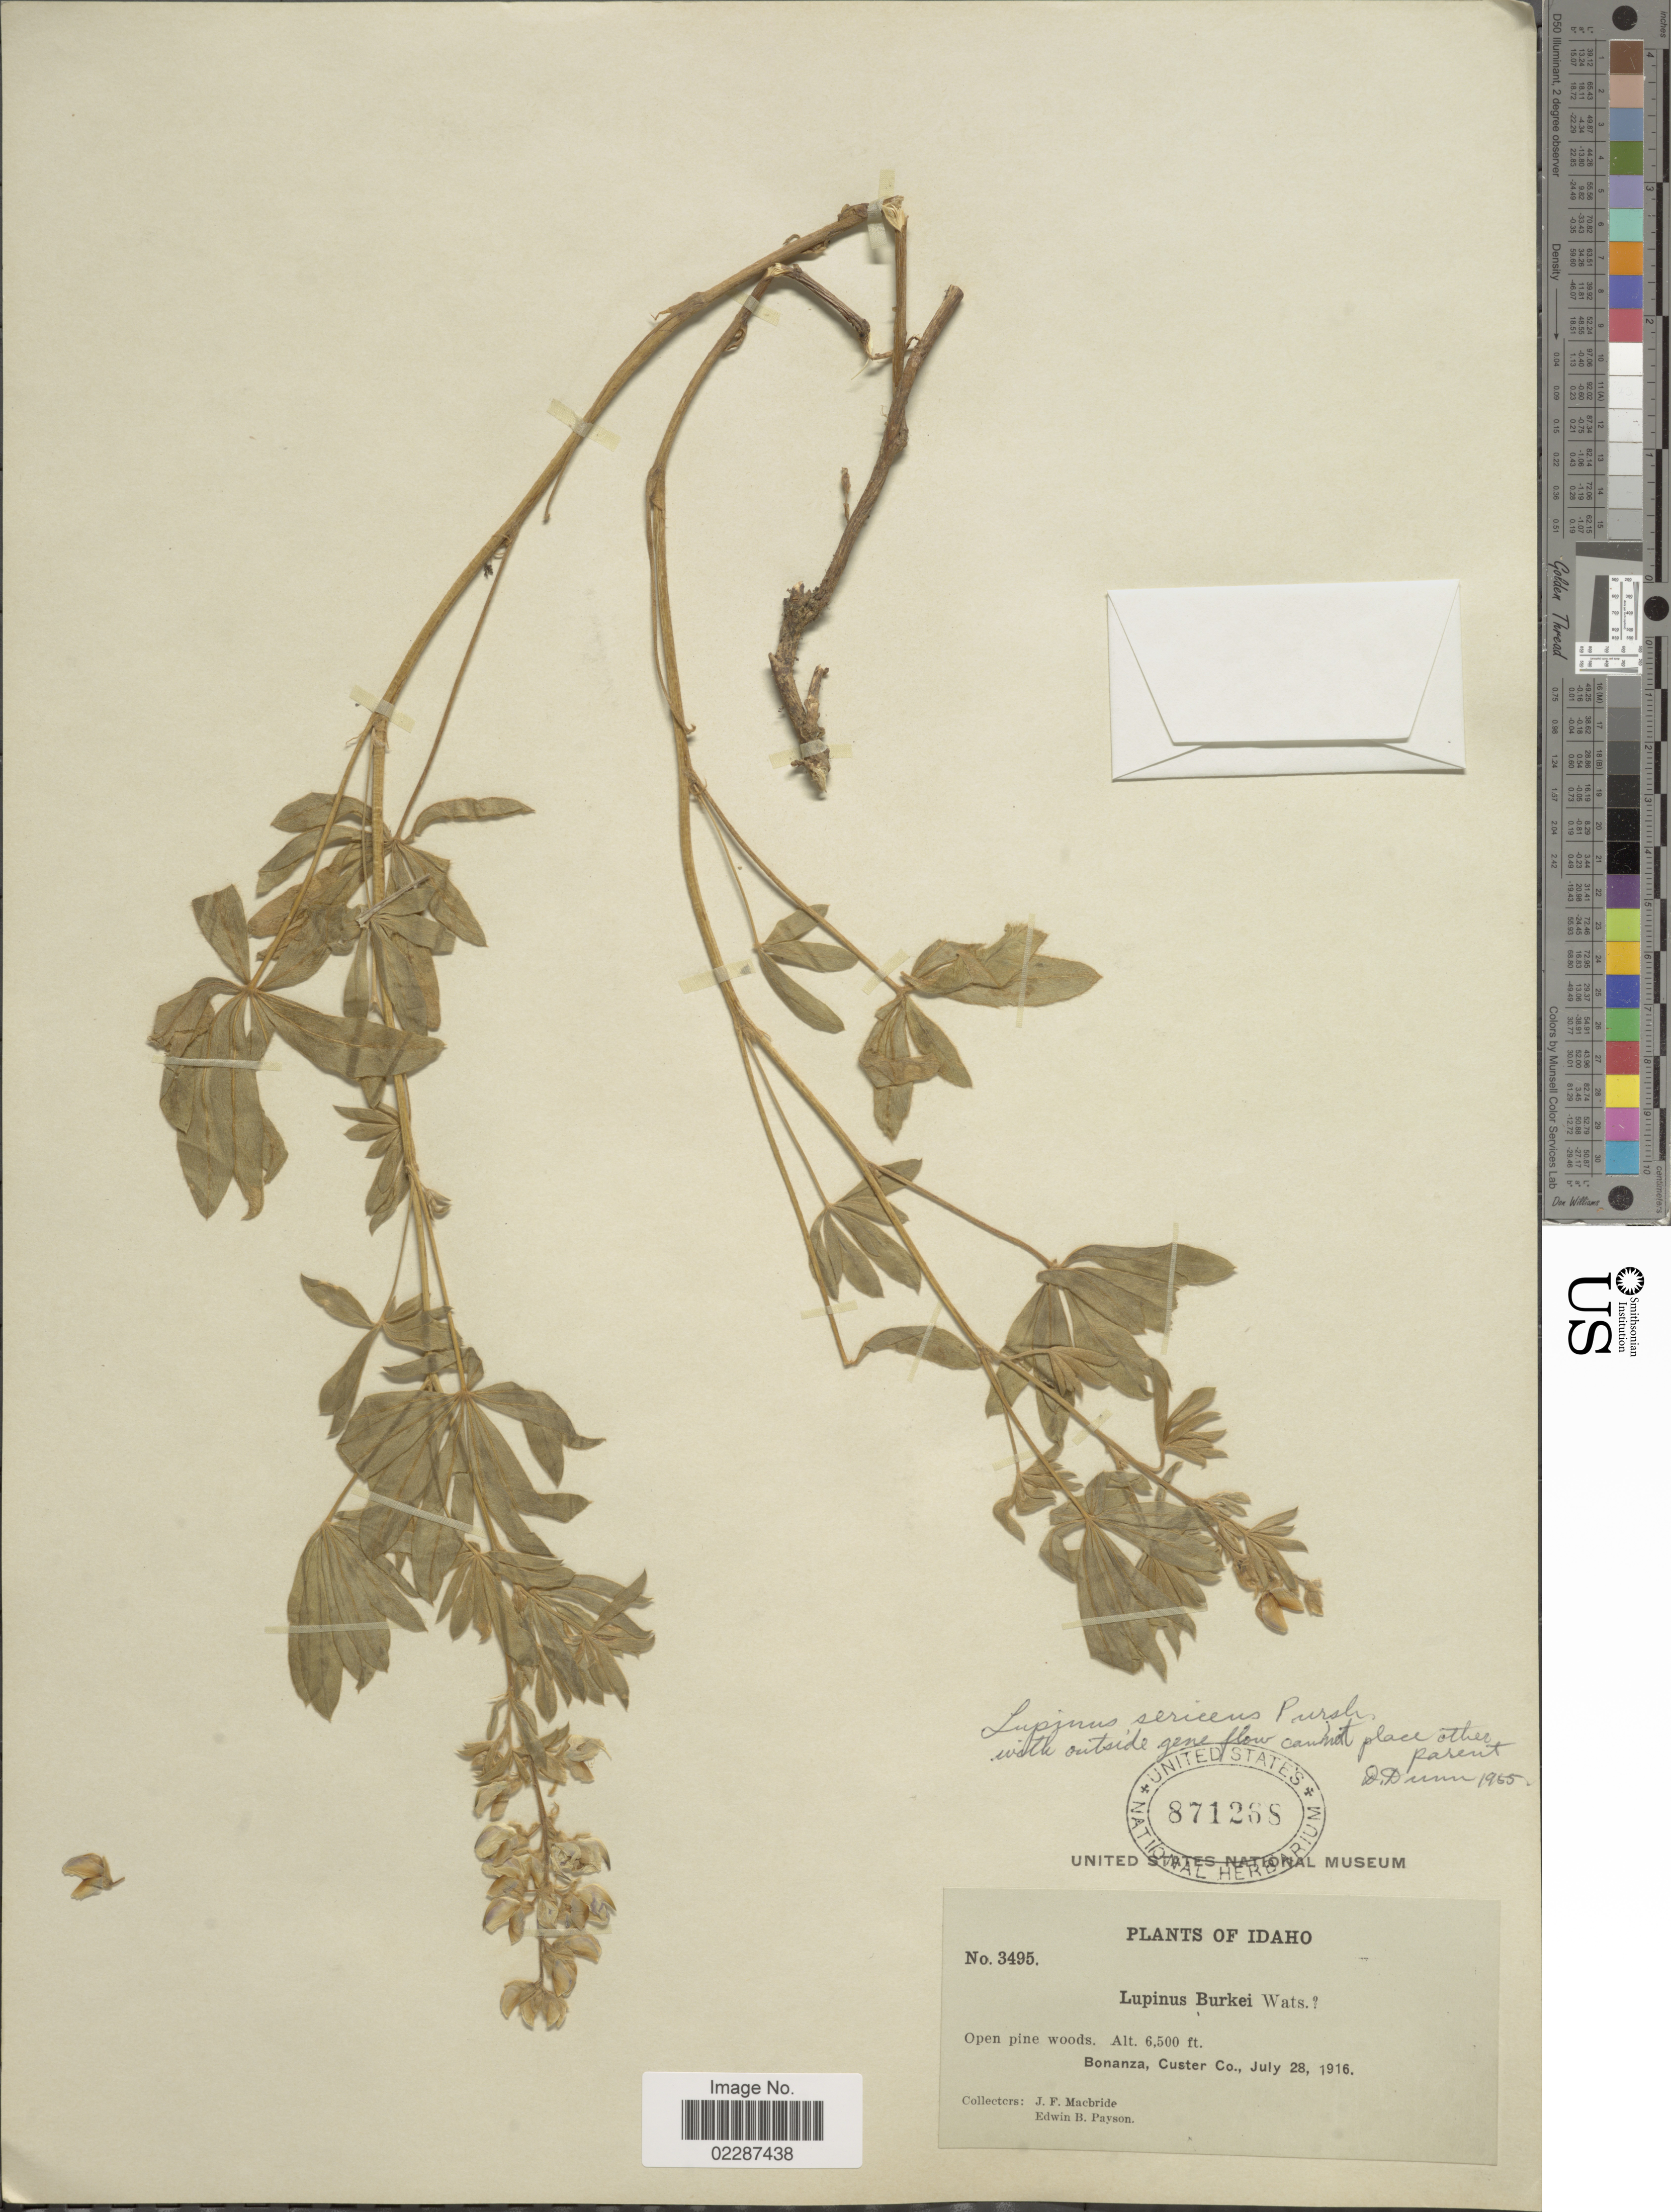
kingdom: Plantae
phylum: Tracheophyta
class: Magnoliopsida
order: Fabales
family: Fabaceae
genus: Lupinus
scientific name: Lupinus sericeus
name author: Pursh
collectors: J. F. Macbride & E. B. Payson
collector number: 3495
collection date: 1916-07-28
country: United States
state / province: Idaho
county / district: Custer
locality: Bonanza.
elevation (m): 1981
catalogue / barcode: US 871268